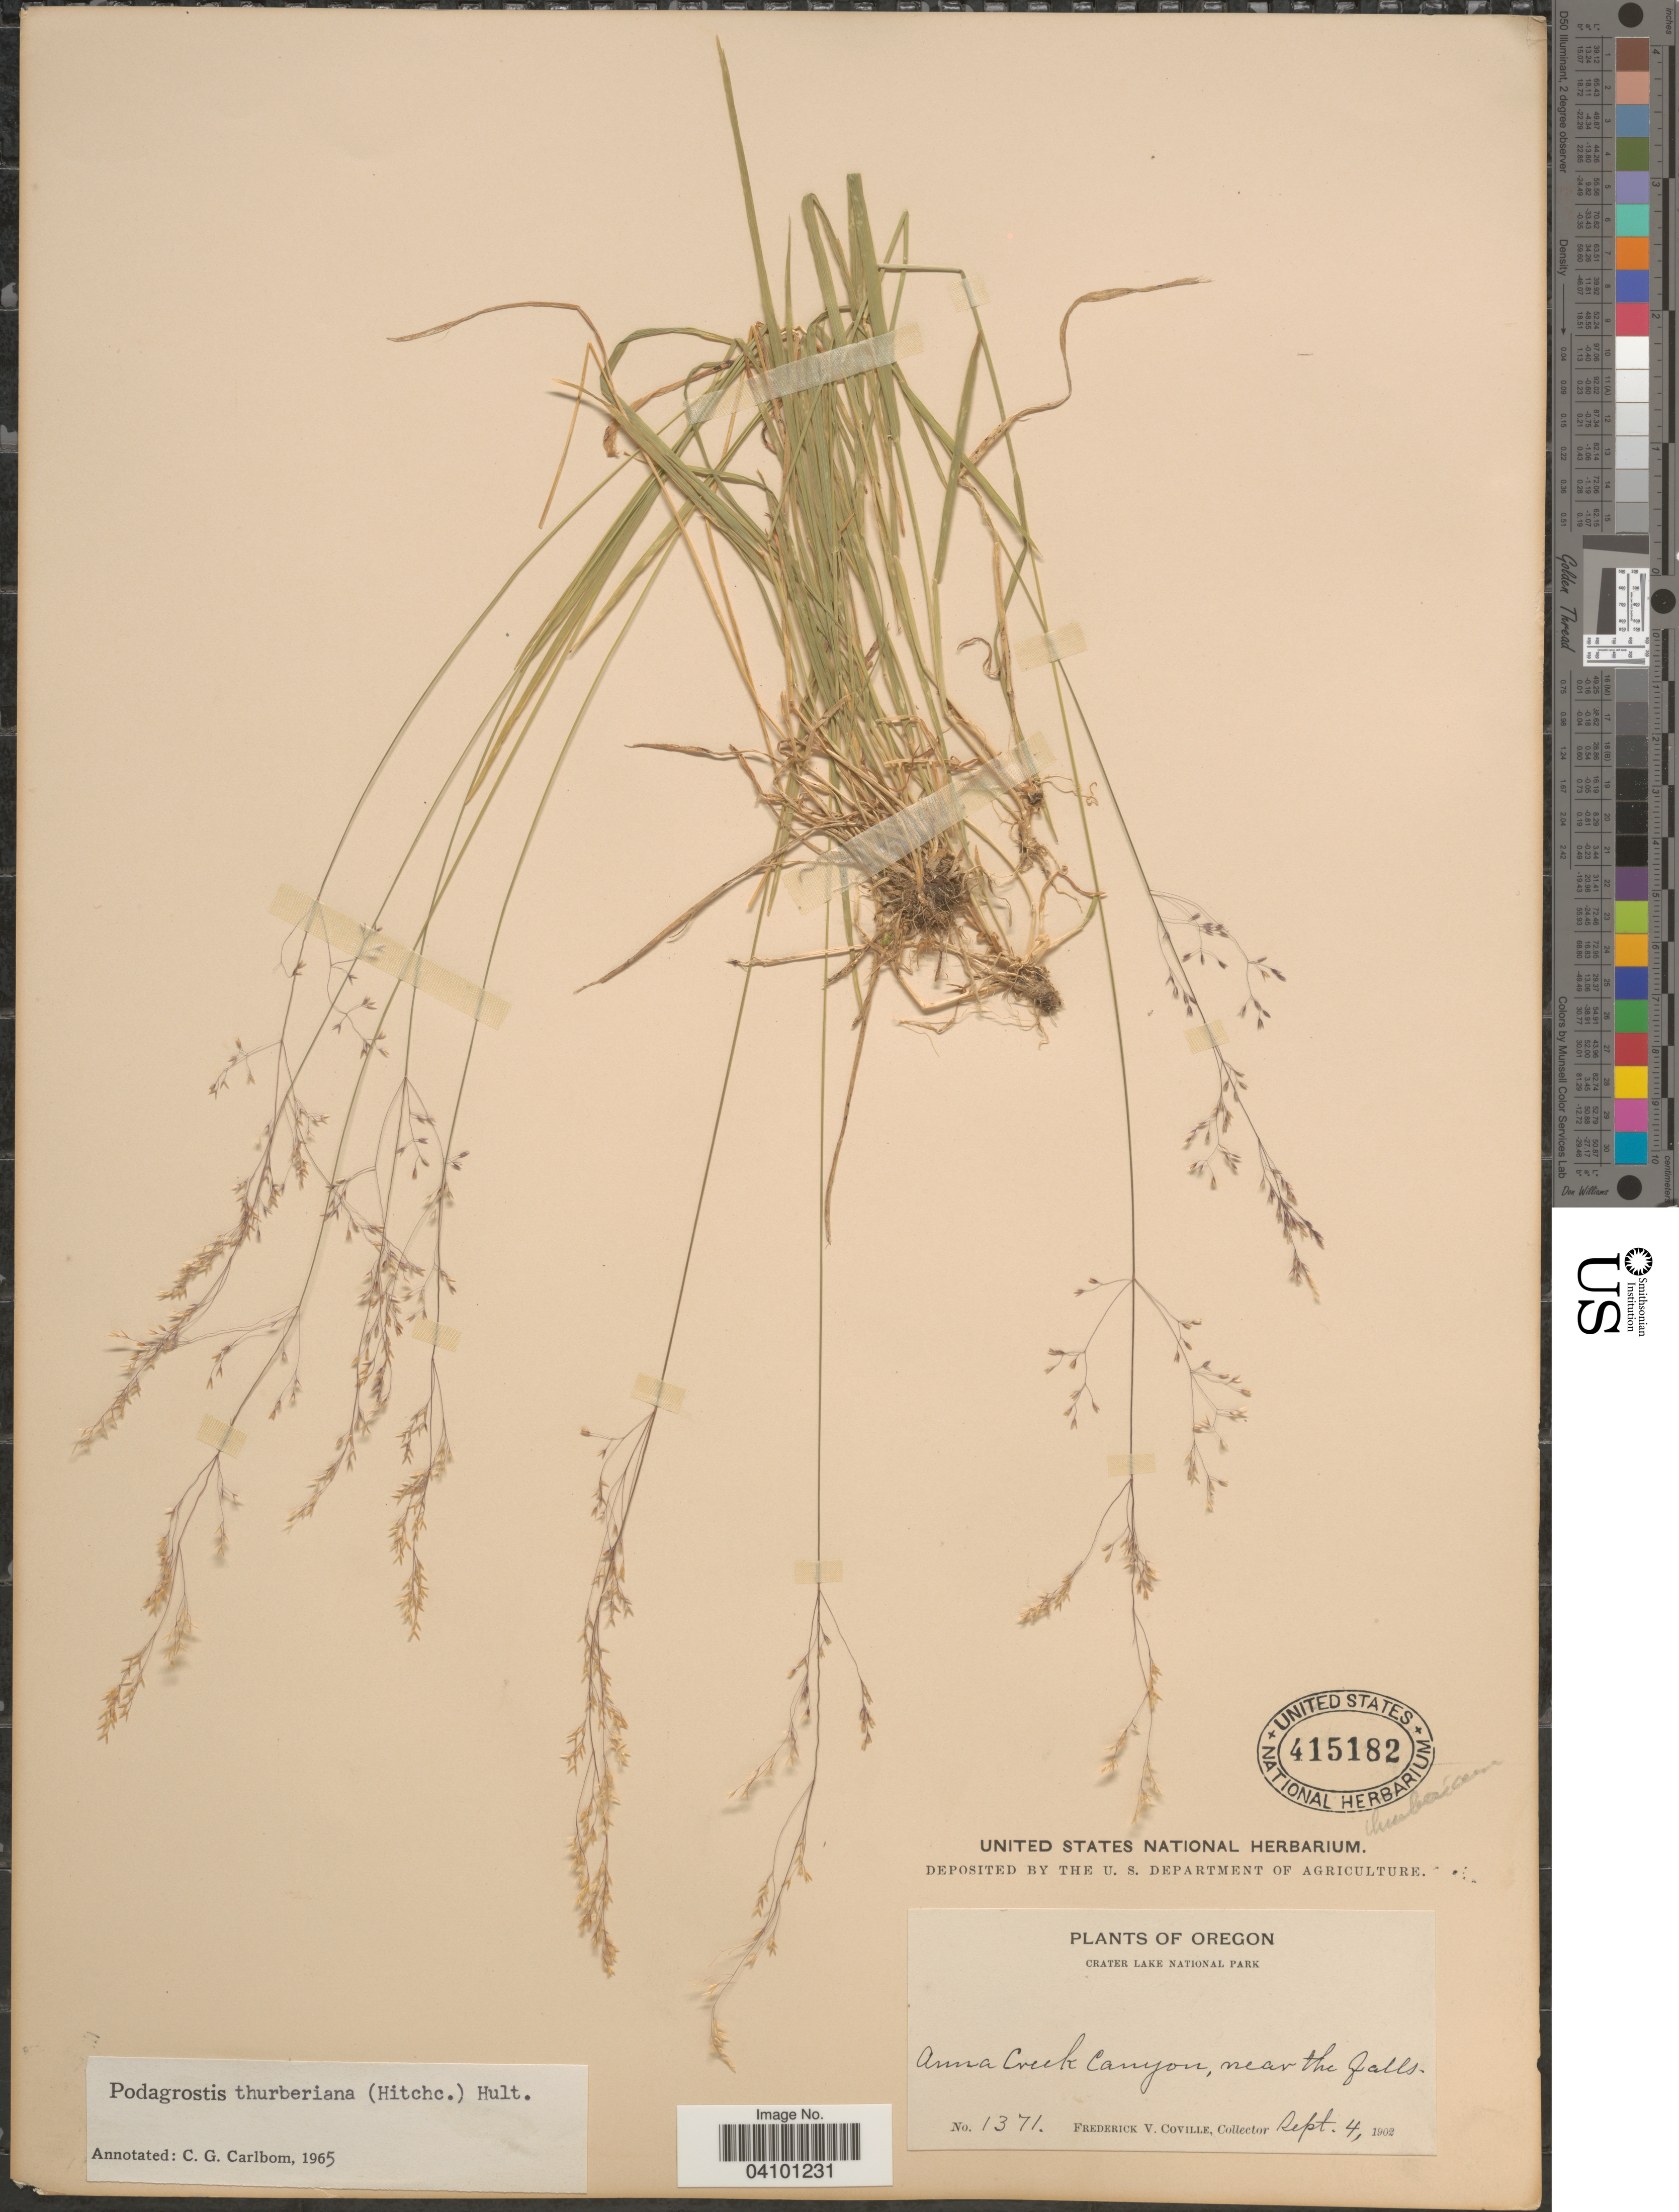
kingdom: Plantae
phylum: Tracheophyta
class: Liliopsida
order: Poales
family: Poaceae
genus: Podagrostis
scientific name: Podagrostis thurberiana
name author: Hitchc.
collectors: F. V. Coville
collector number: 1371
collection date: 1902-09-04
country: United States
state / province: Oregon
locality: Crater Lake National Park. Anna Creek Canyon, near the falls.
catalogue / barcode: US 415182